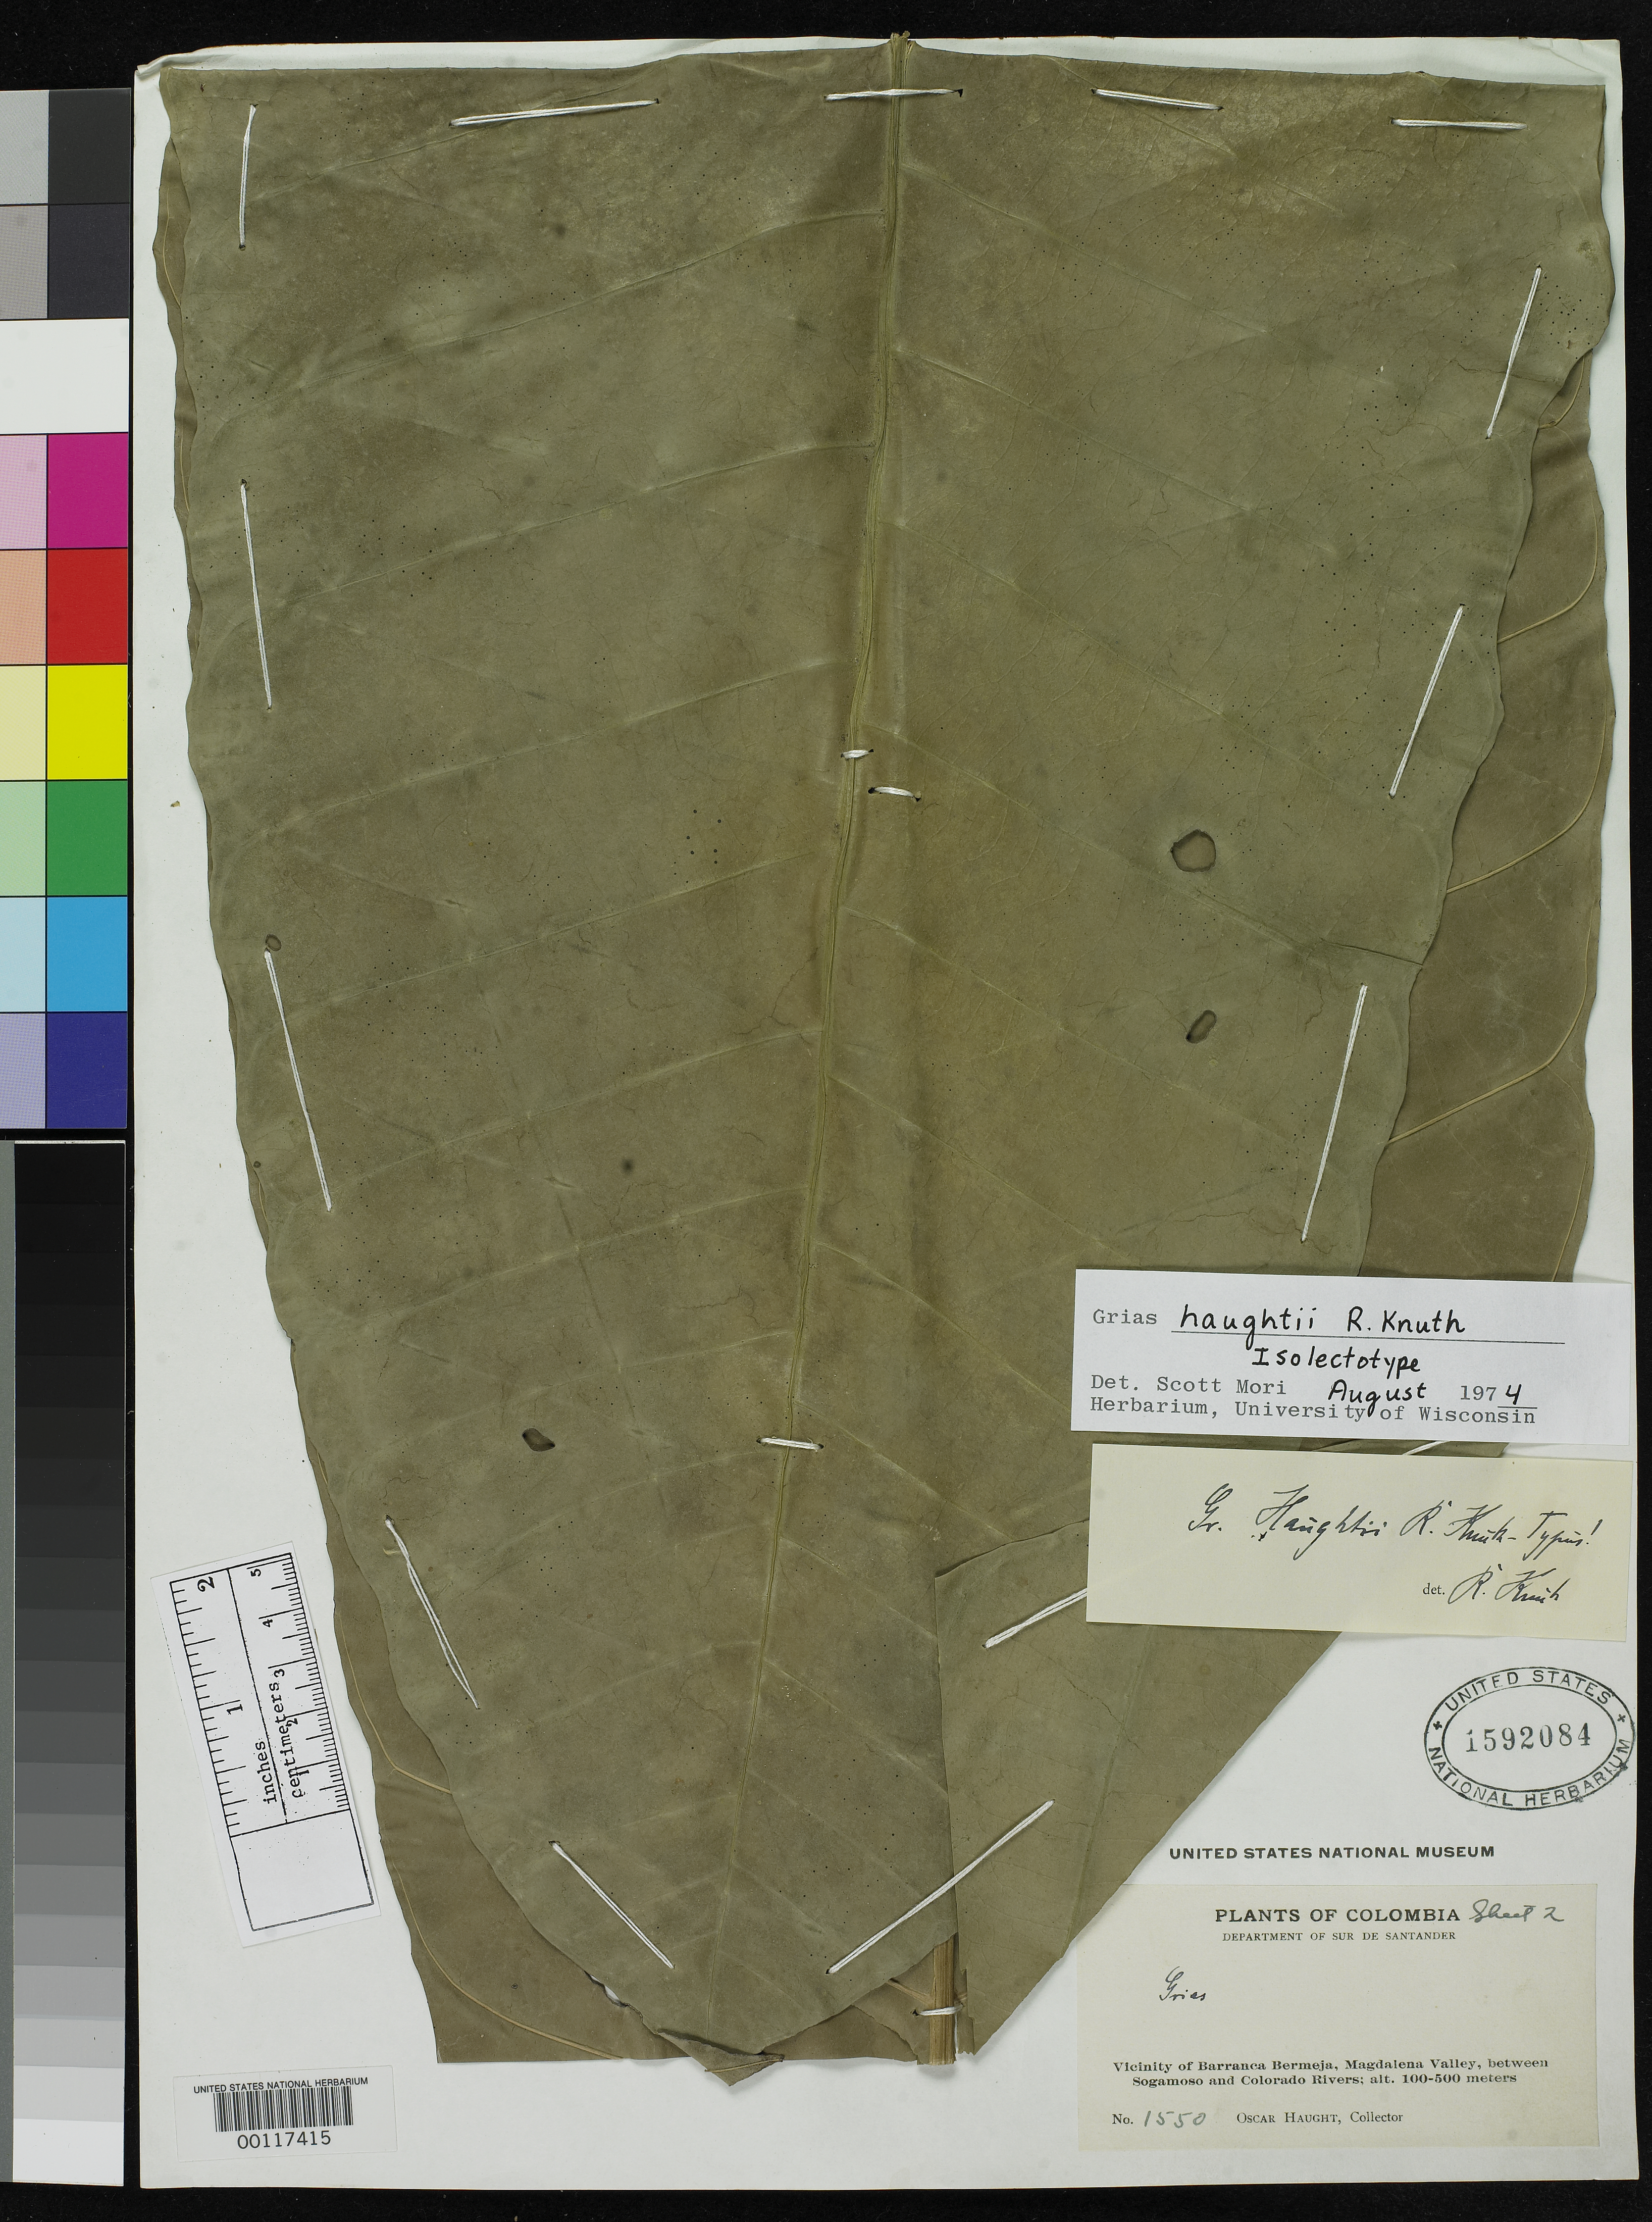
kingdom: Plantae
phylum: Tracheophyta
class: Magnoliopsida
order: Ericales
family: Lecythidaceae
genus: Grias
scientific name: Grias haughtii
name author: R. Knuth in Engl.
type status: Lectotype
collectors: O. L. Haught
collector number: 1550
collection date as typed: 28 Jan 1935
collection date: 1935-01-28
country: Colombia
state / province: Santander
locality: Barrancabermeja, Magdalena Valley between Sogamoso and Colorado Rivers.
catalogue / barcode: US 1592084